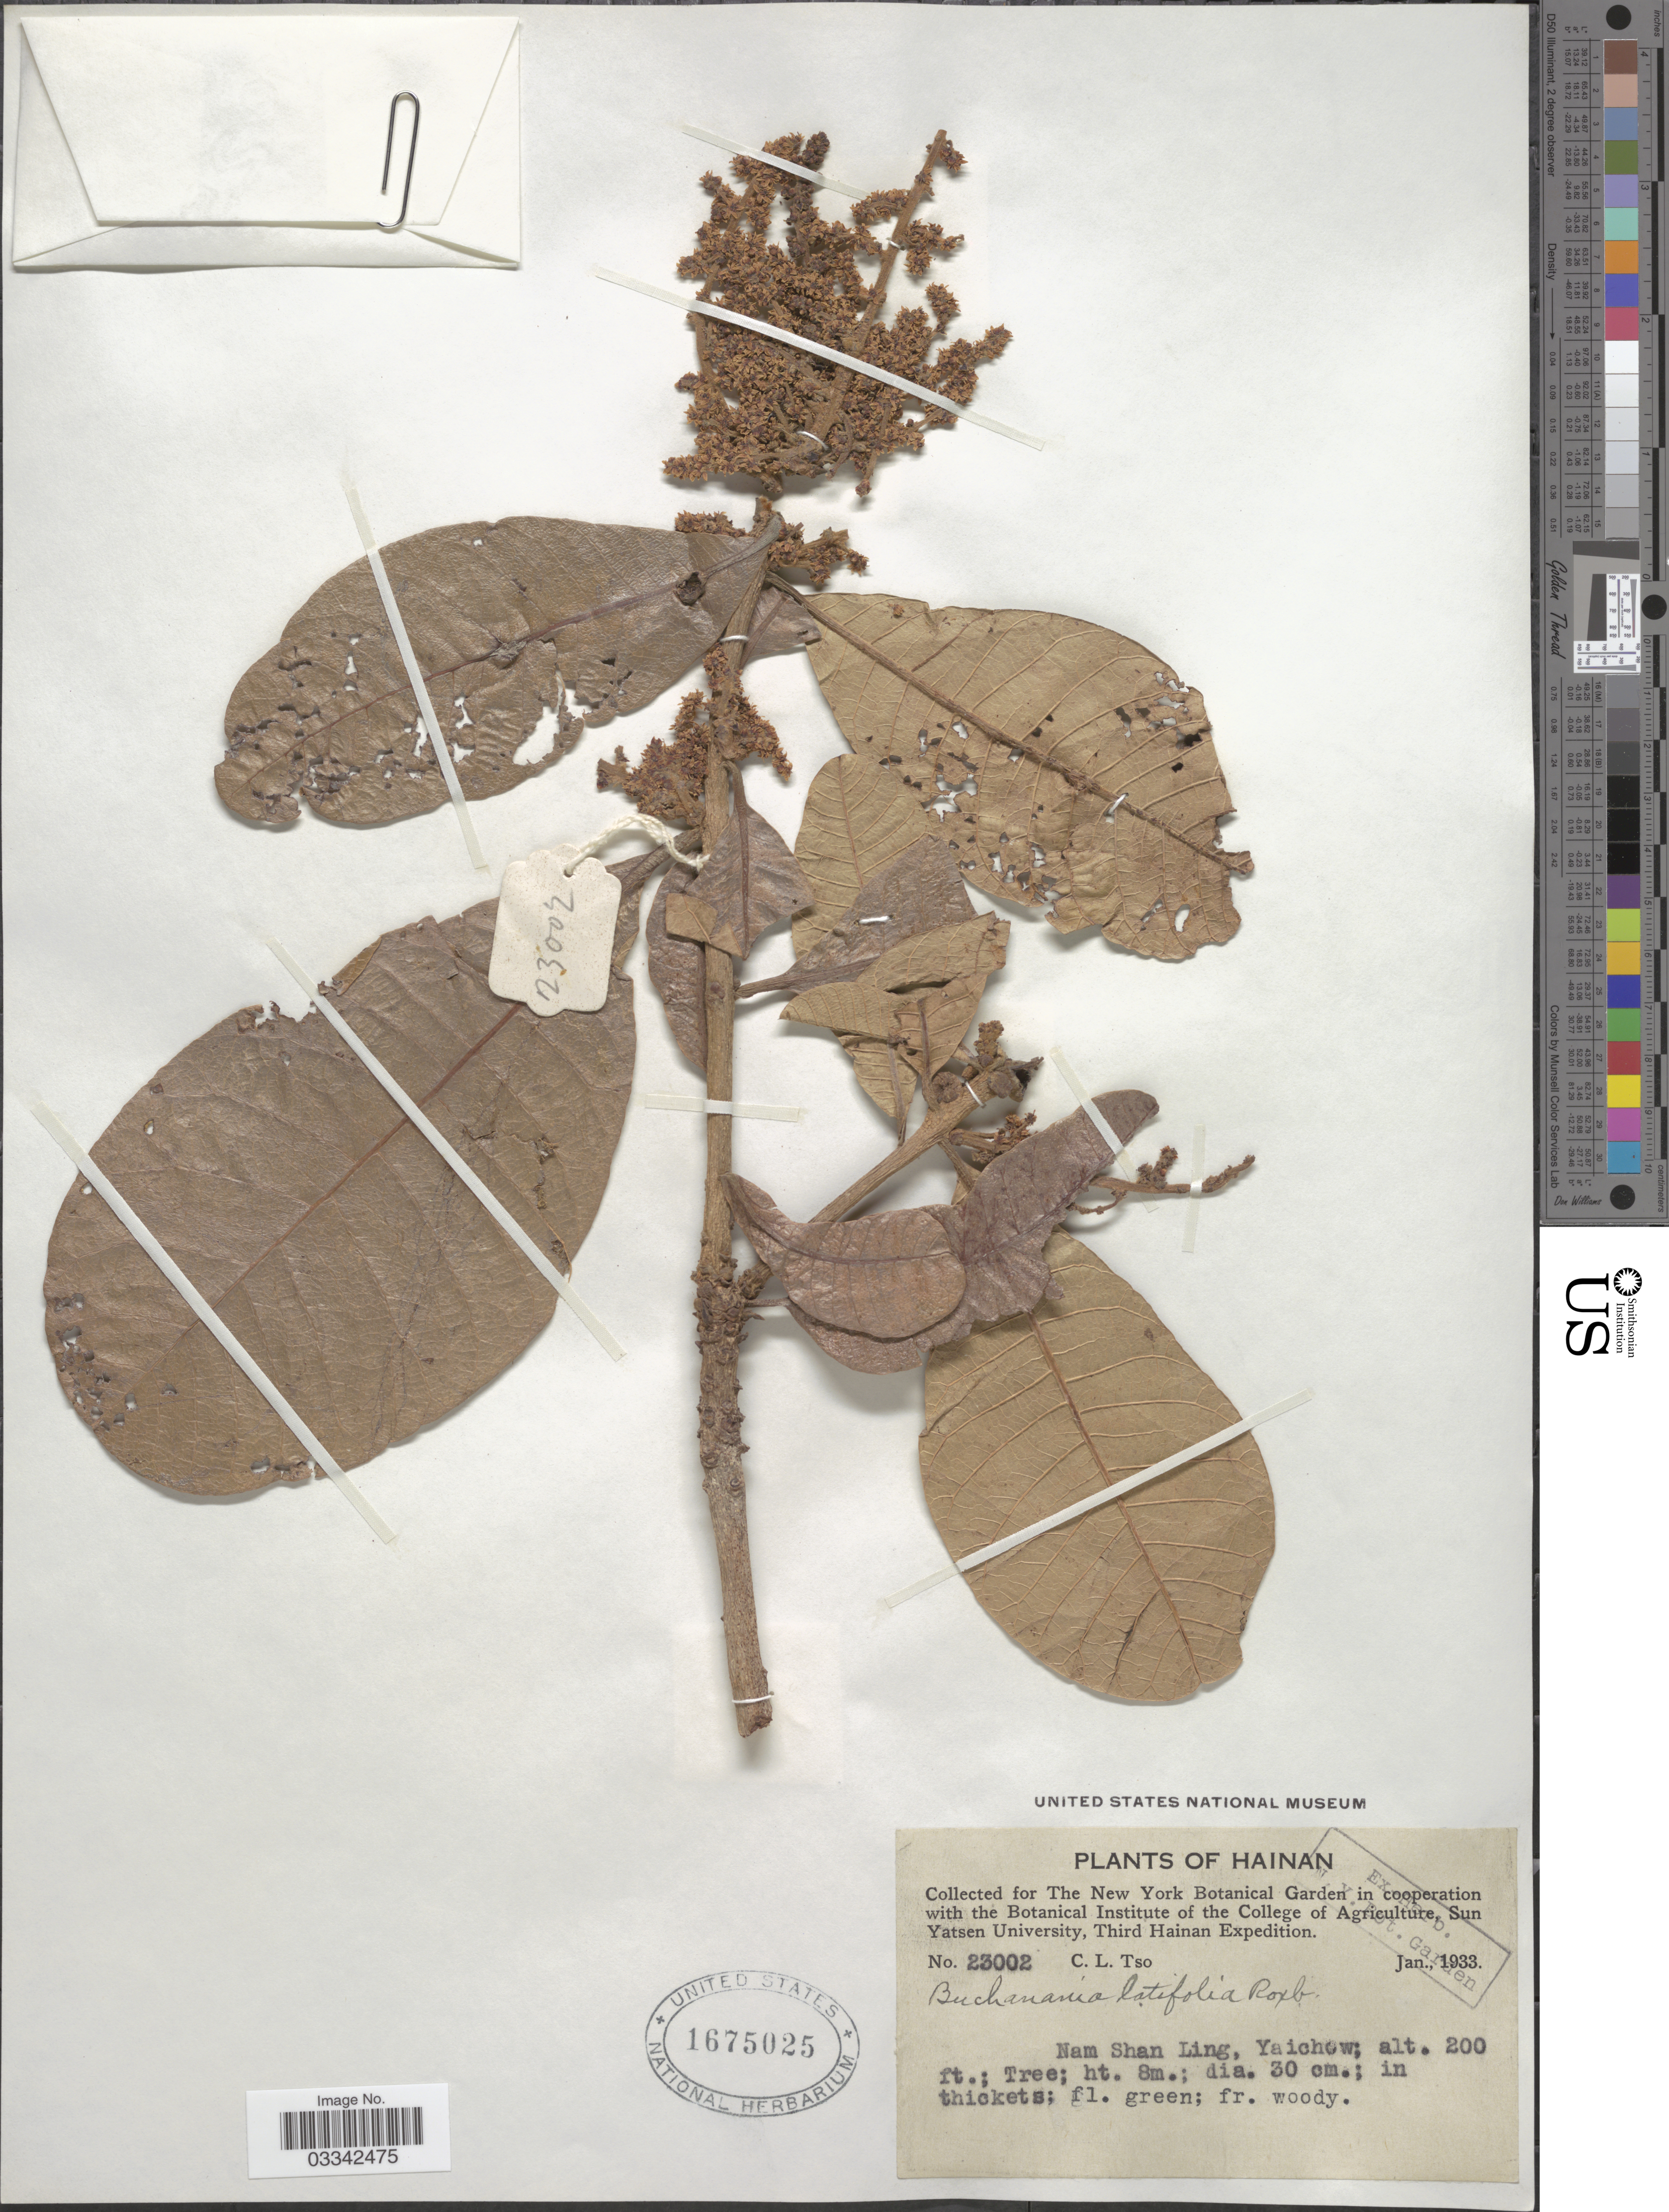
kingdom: Plantae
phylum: Tracheophyta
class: Magnoliopsida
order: Sapindales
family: Anacardiaceae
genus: Buchanania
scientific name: Buchanania latifolia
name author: Roxb.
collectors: C. Tso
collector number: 23002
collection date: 1933-01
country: China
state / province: Hainan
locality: Nam Shan Ling, Yaichow.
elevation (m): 61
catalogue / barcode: US 1675025